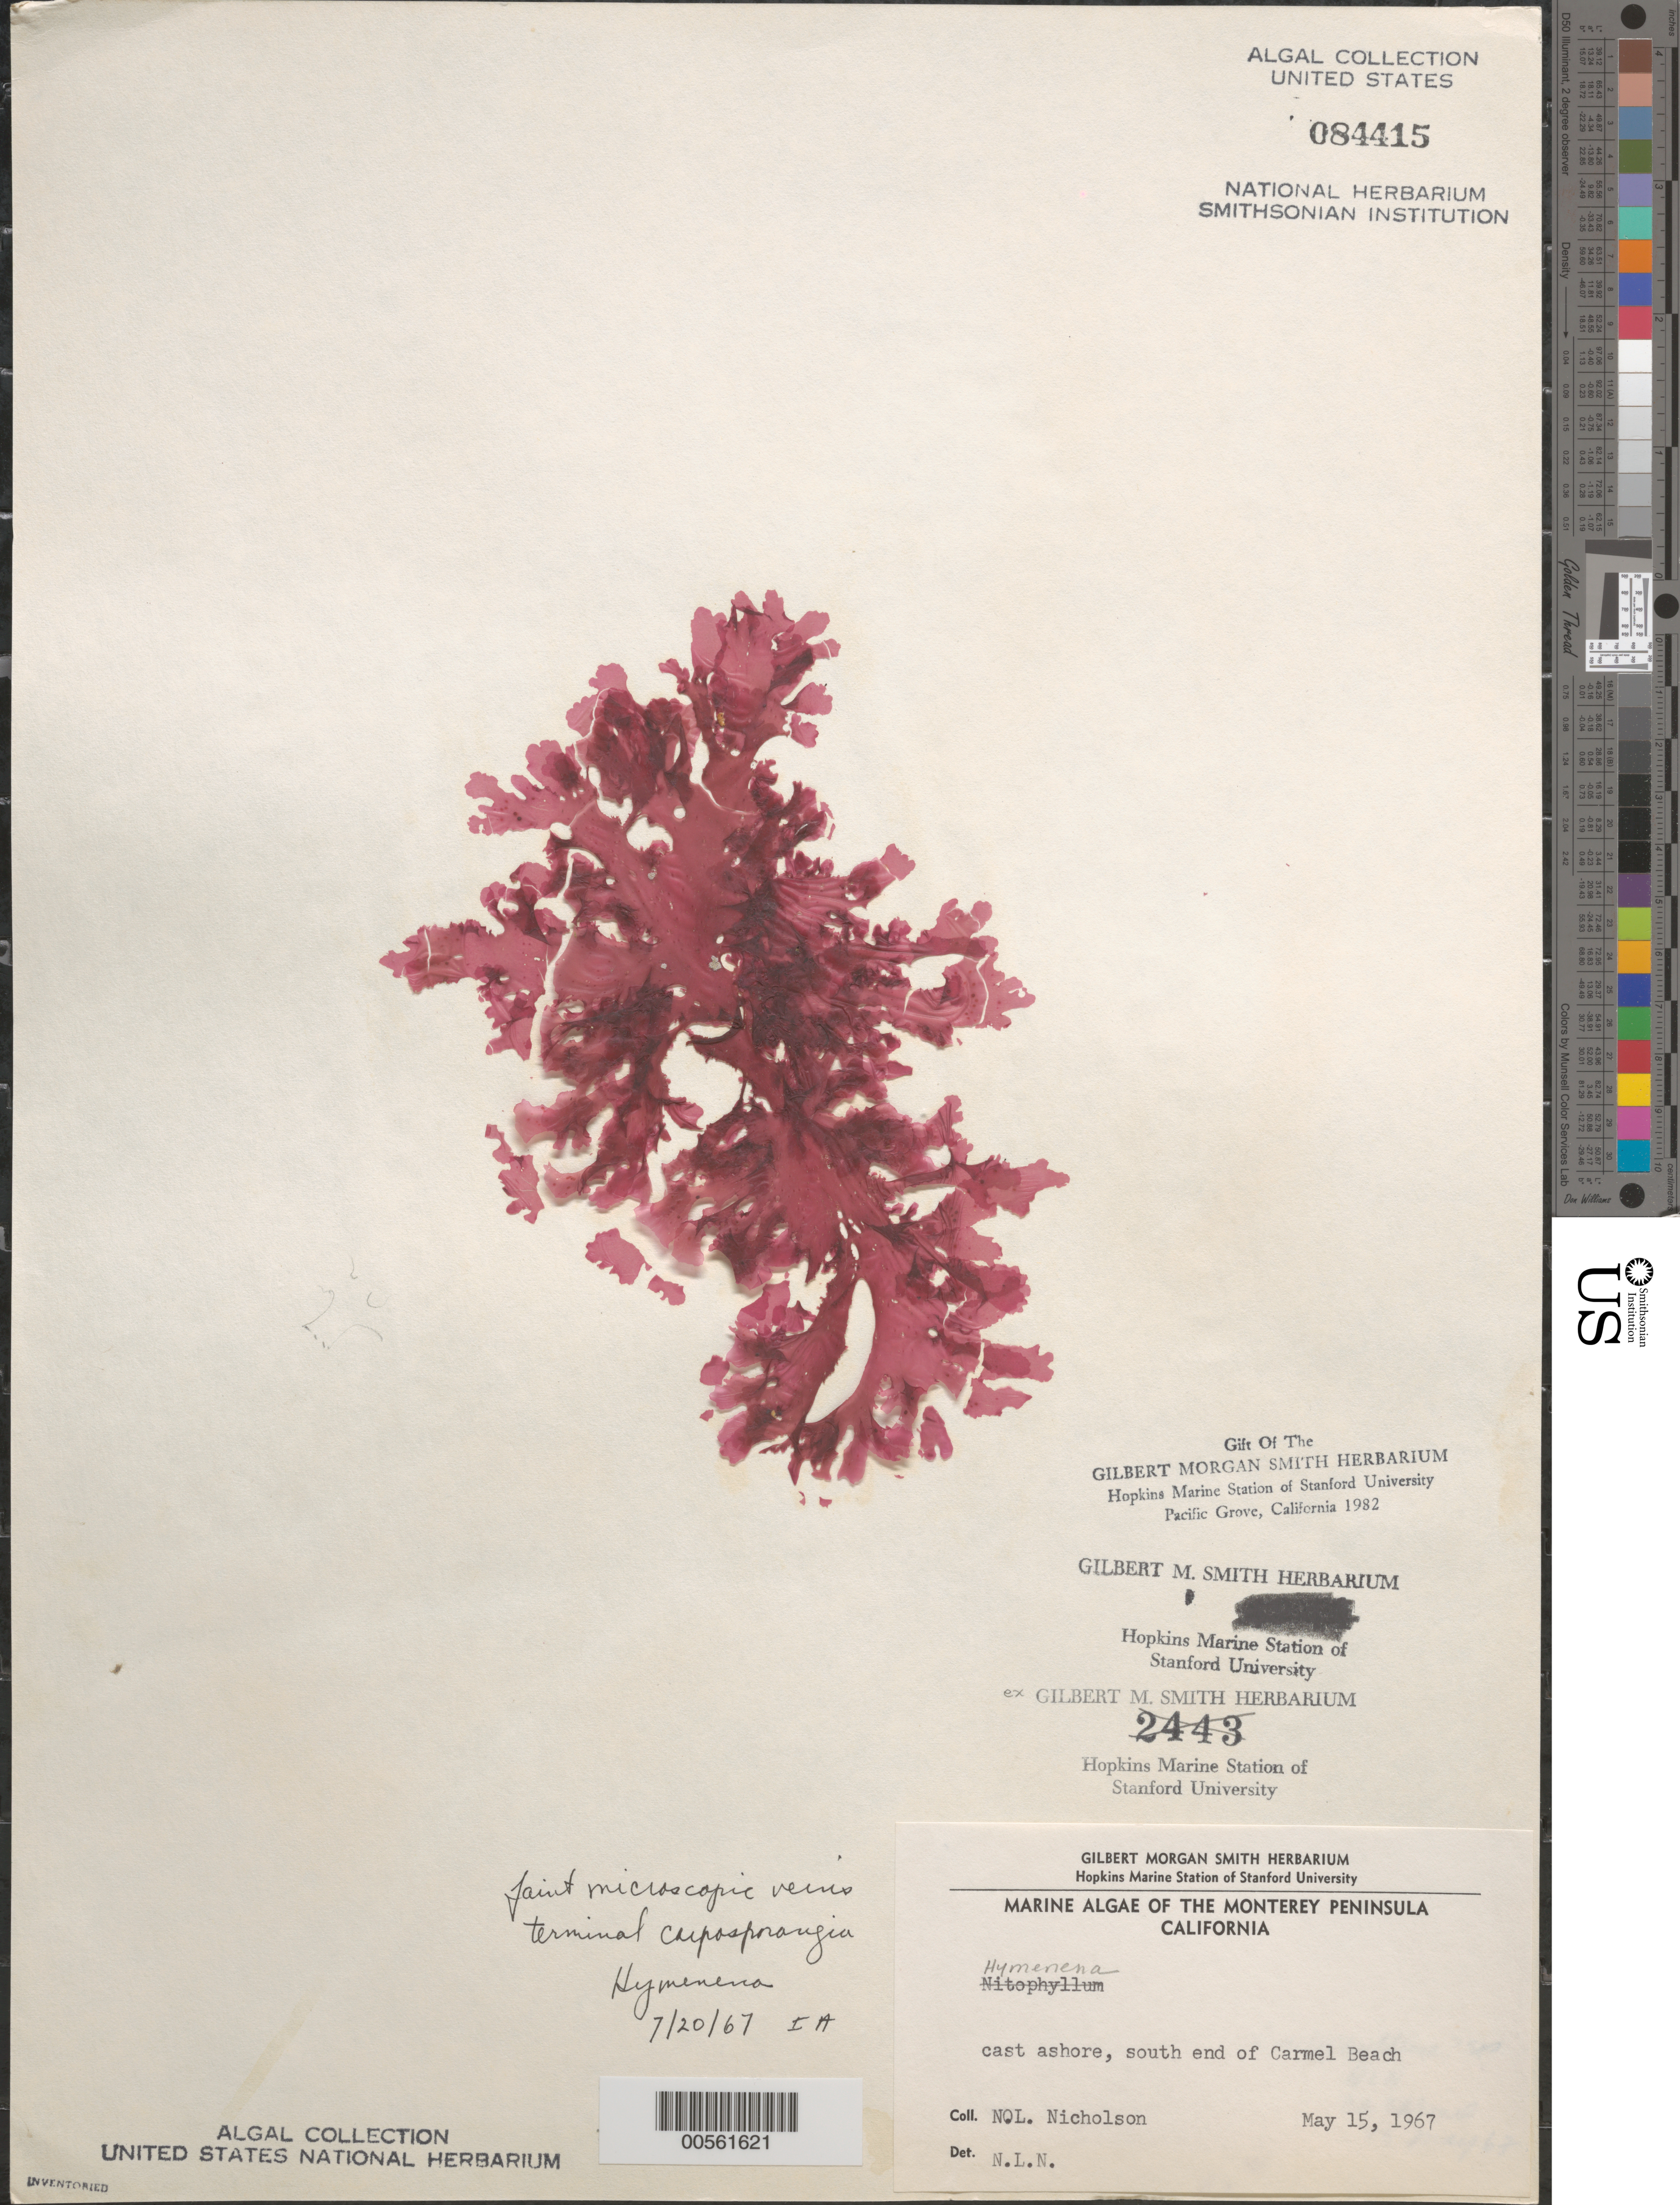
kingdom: Plantae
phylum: Rhodophyta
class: Florideophyceae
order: Ceramiales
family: Delesseriaceae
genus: Hymenena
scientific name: Hymenena sp.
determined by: Abbott, Isabella A.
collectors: N. Nicholson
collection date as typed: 15 May 1967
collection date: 1967-05-15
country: United States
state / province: California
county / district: Monterey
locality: Carmel Beach, south end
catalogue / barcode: US 84415